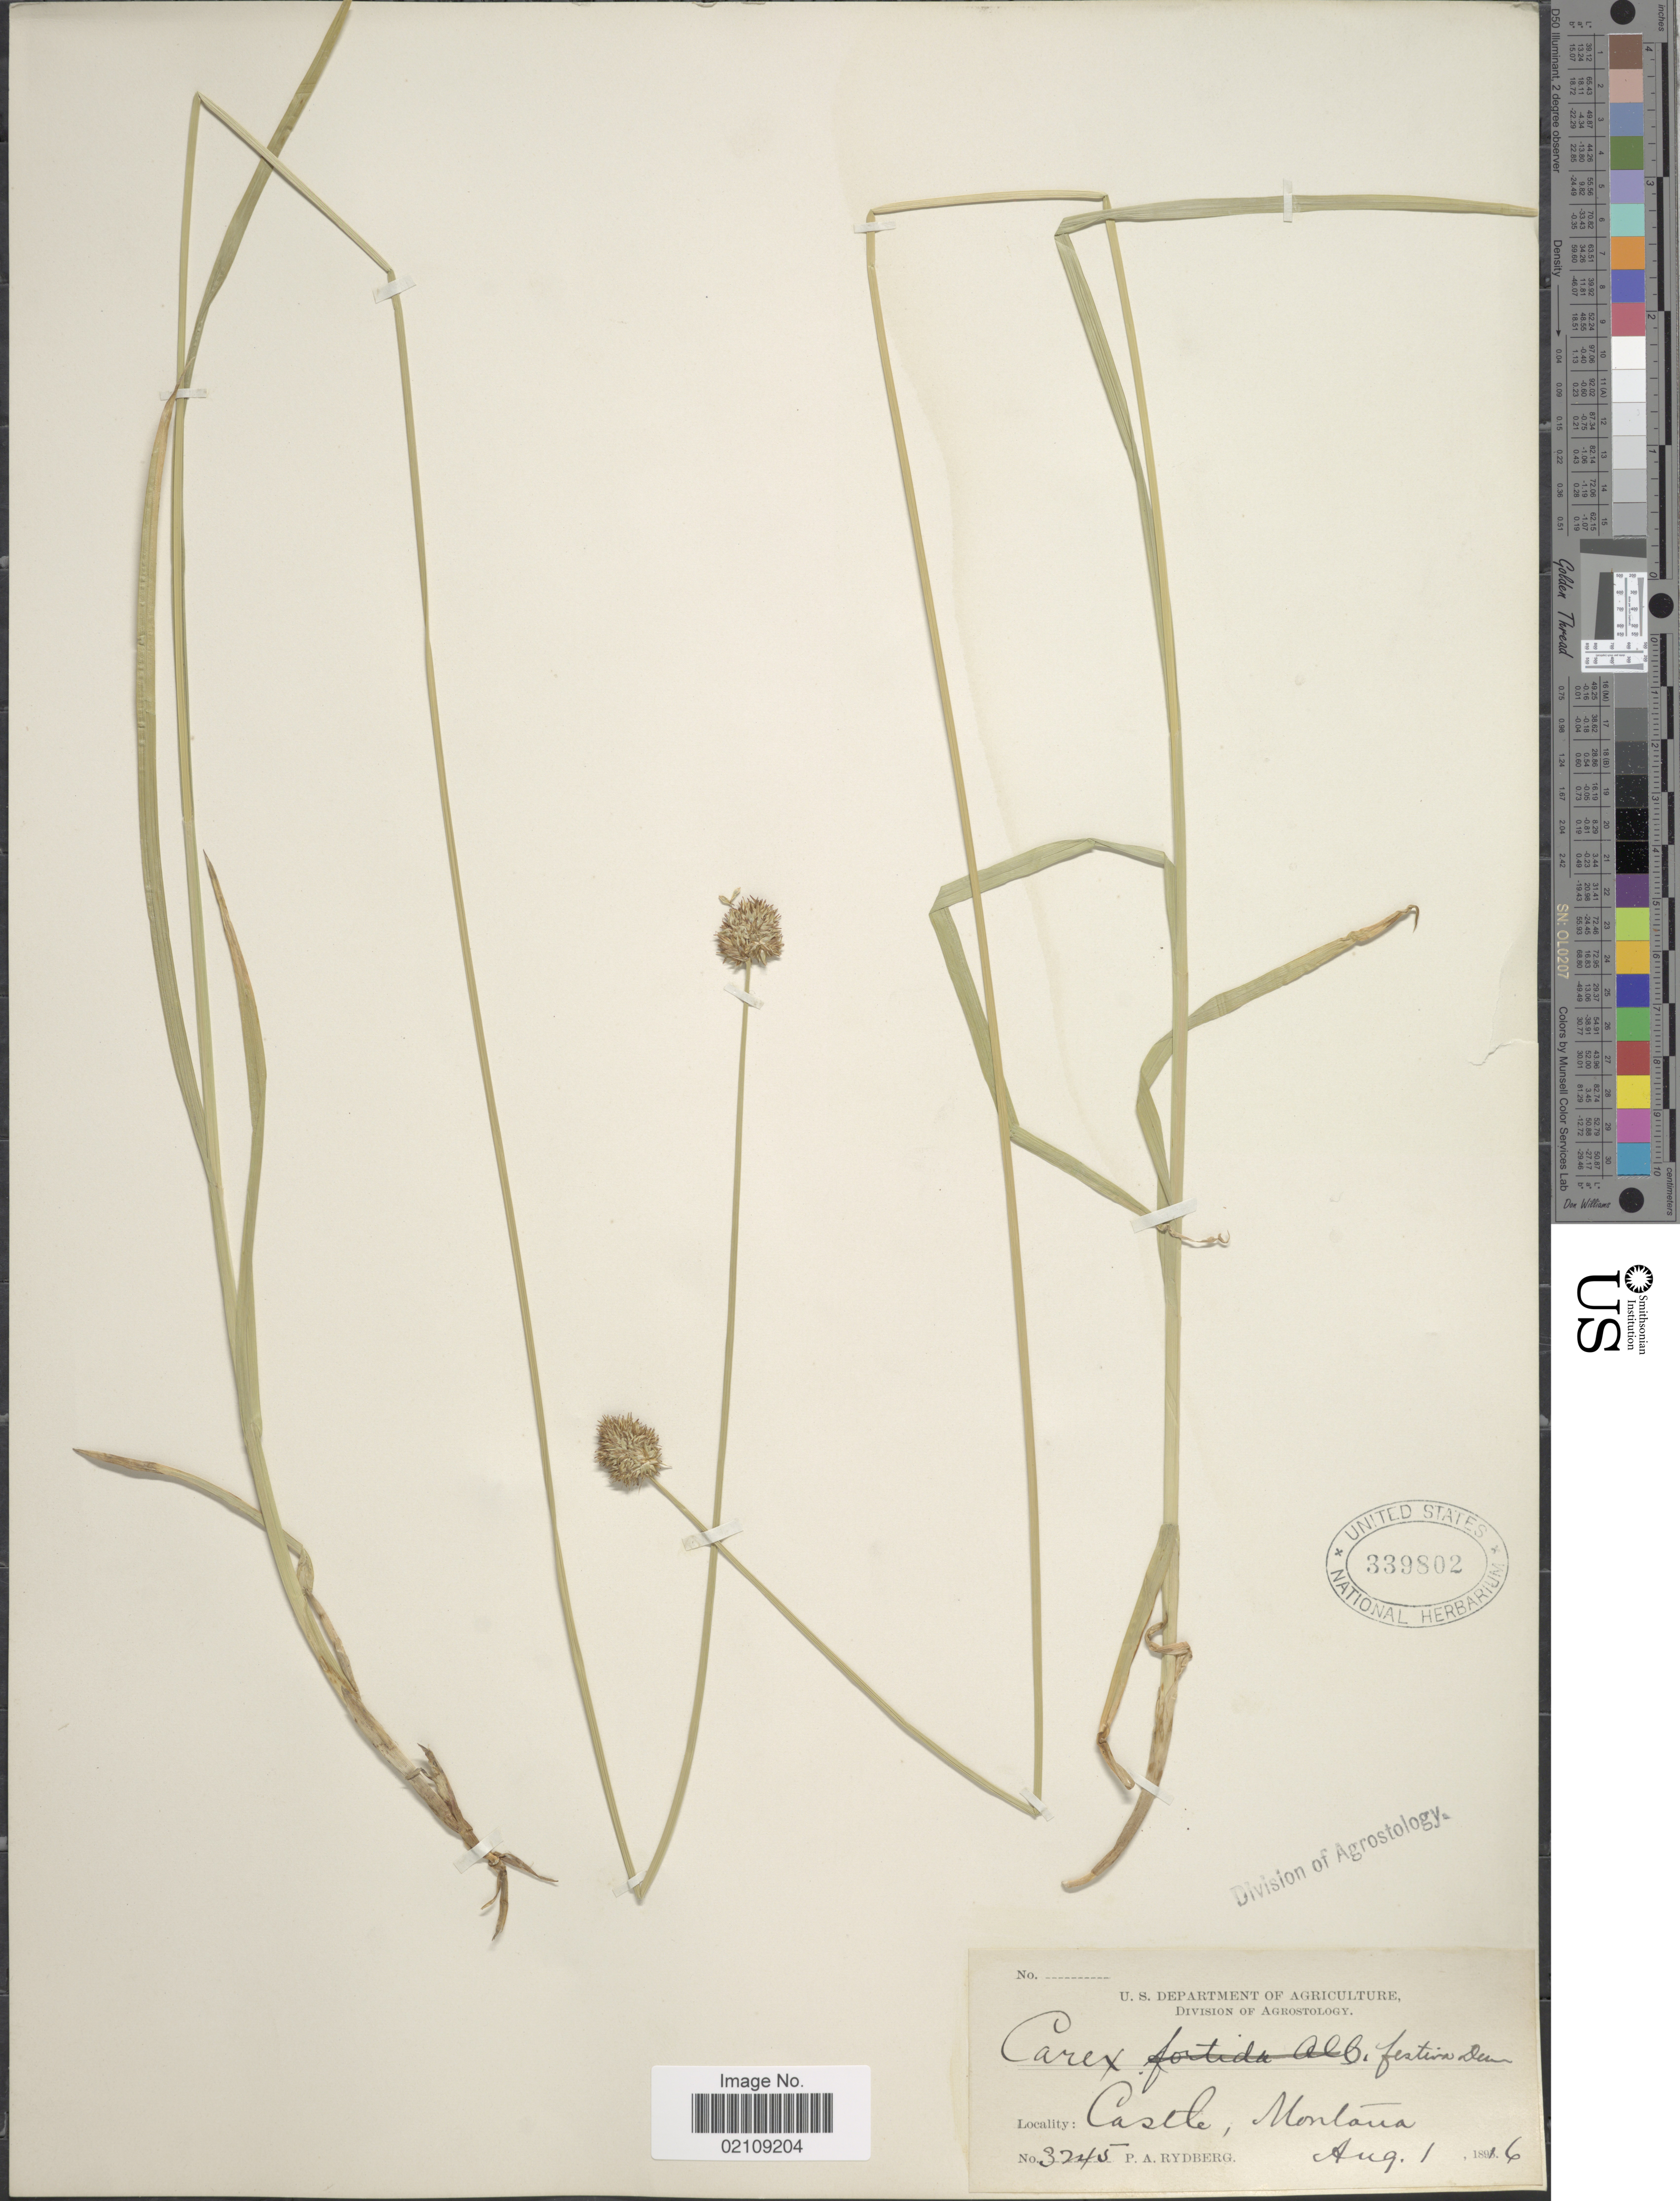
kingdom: Plantae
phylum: Tracheophyta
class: Liliopsida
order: Poales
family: Cyperaceae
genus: Carex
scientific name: Carex microptera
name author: Mack.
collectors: P. A. Rydberg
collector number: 3245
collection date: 1896-08-01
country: United States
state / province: Montana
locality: Castle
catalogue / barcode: US 339802